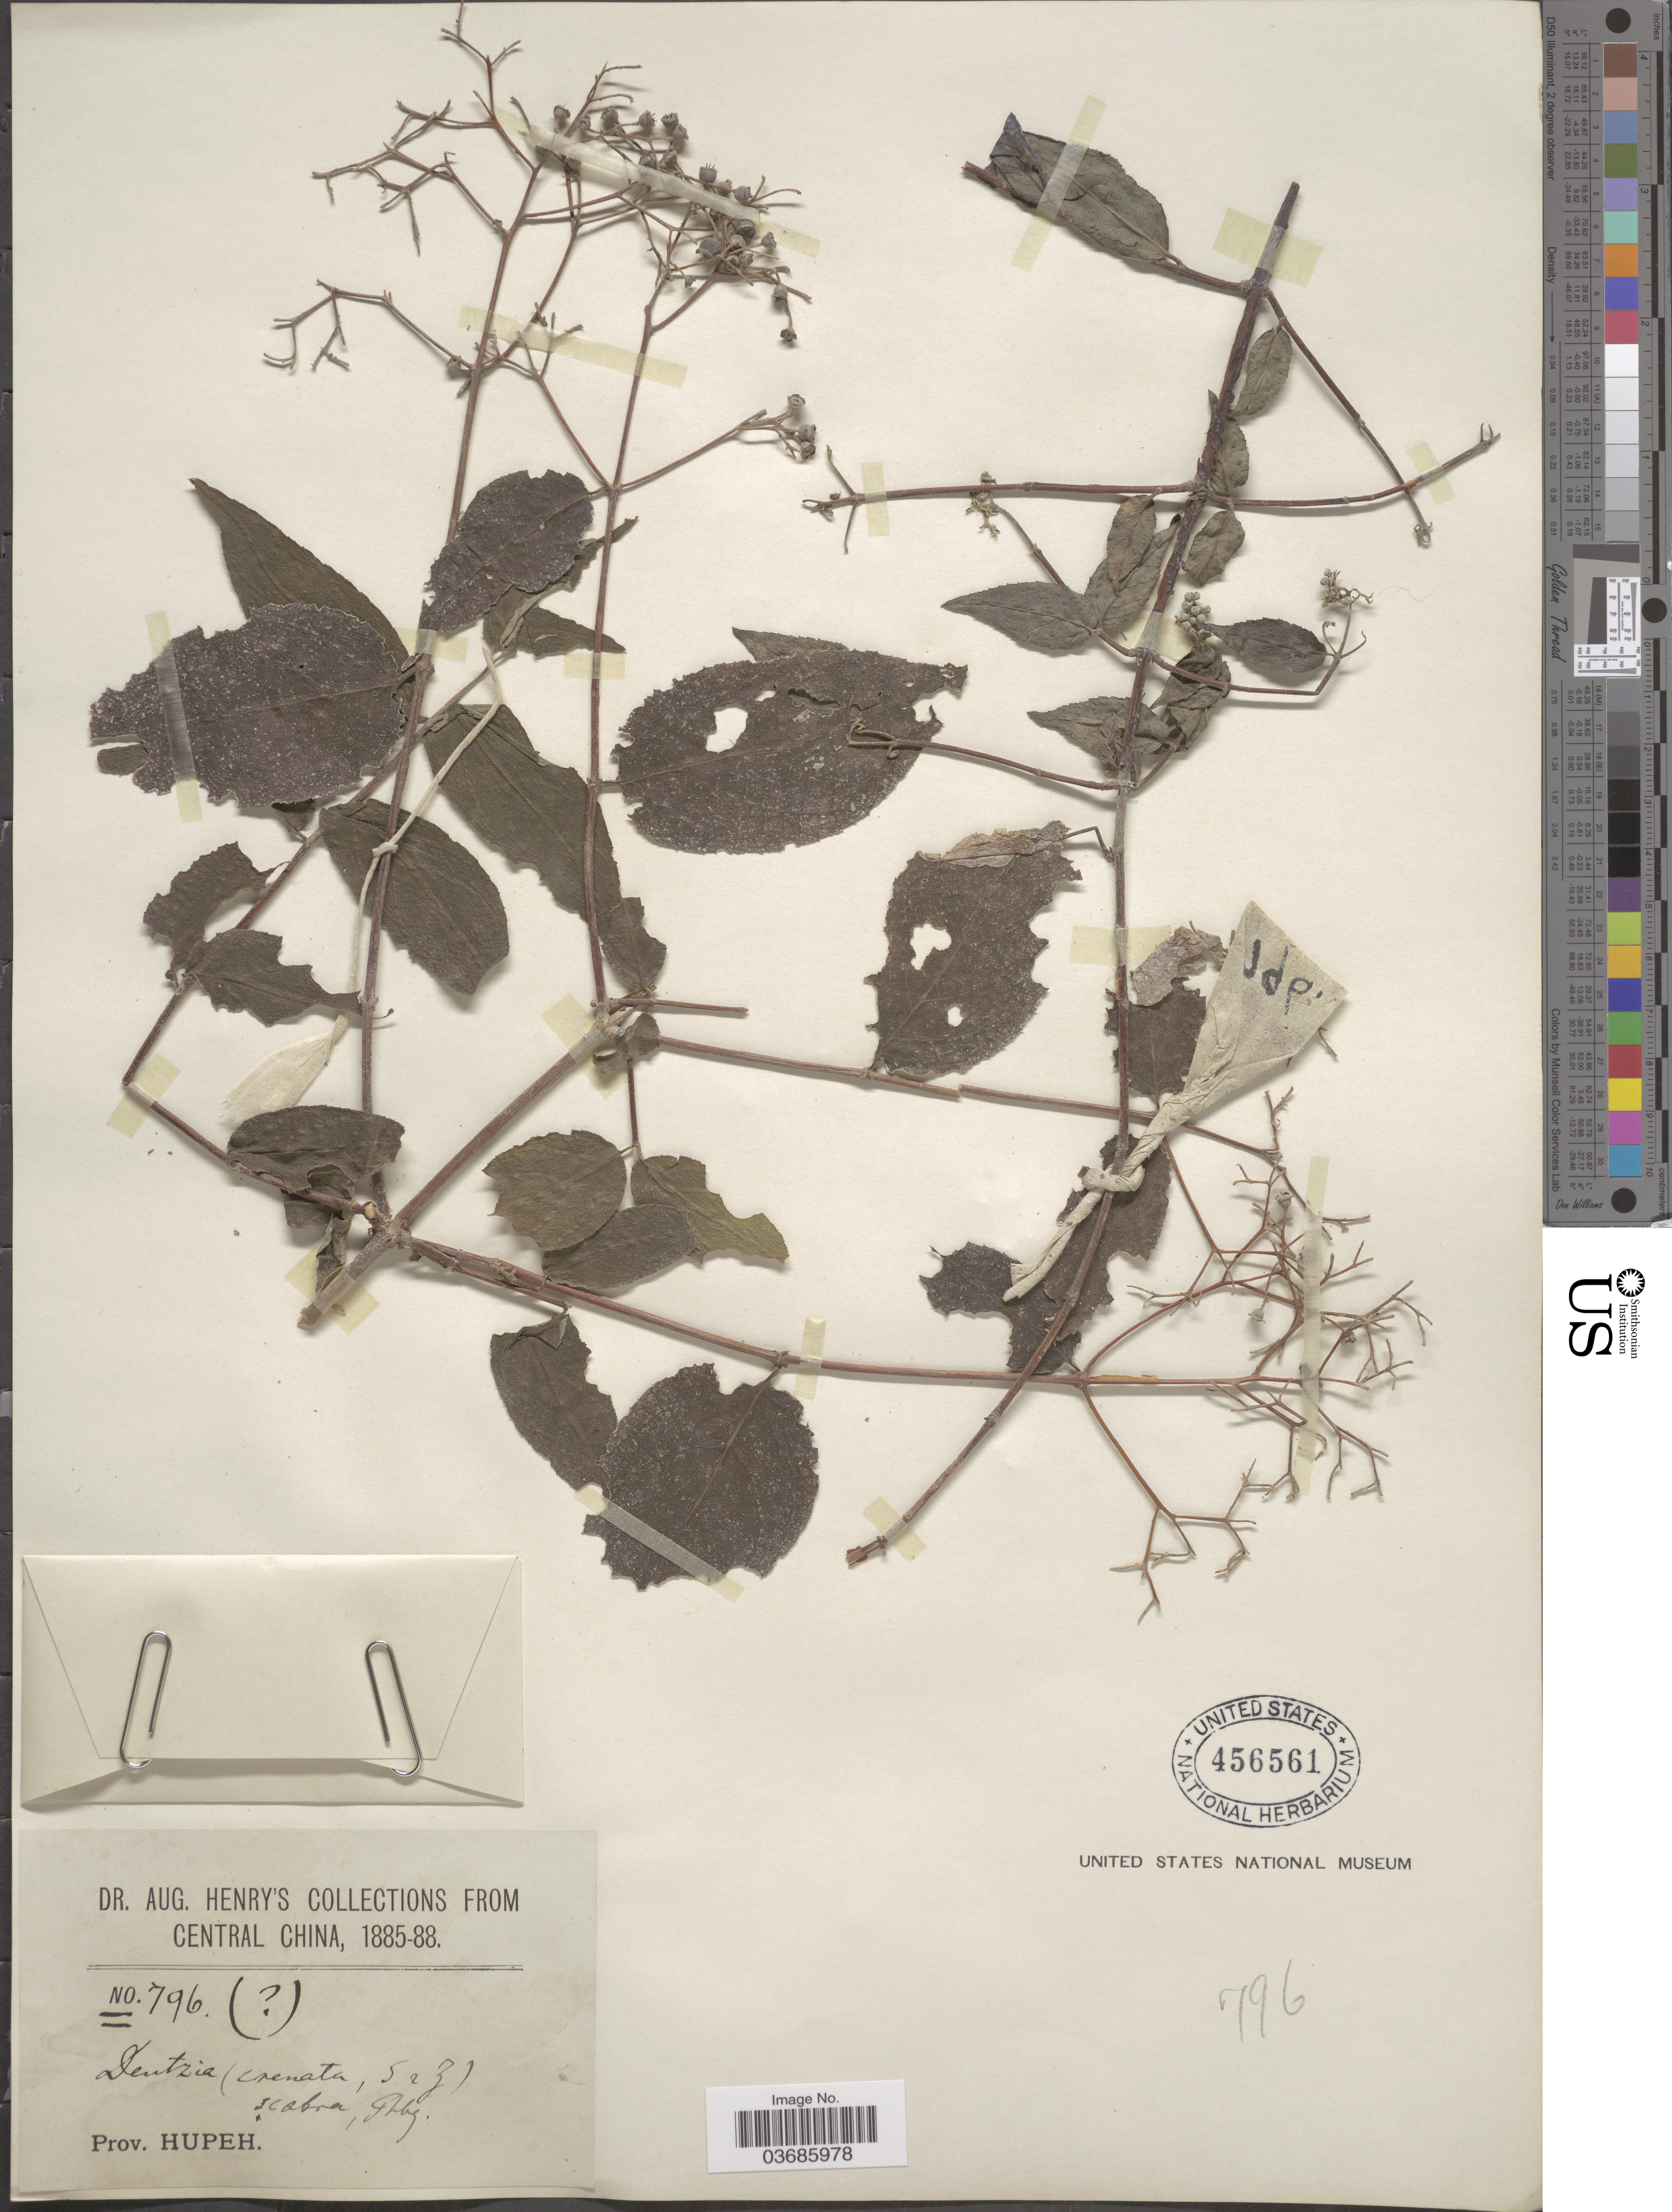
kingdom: Plantae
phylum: Tracheophyta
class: Magnoliopsida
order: Cornales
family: Hydrangeaceae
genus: Deutzia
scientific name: Deutzia scabra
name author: Thunb.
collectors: A. Henry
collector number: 796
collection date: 1885/1888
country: China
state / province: Hubei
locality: Central China. Prov. Hupeh.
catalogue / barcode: US 456561